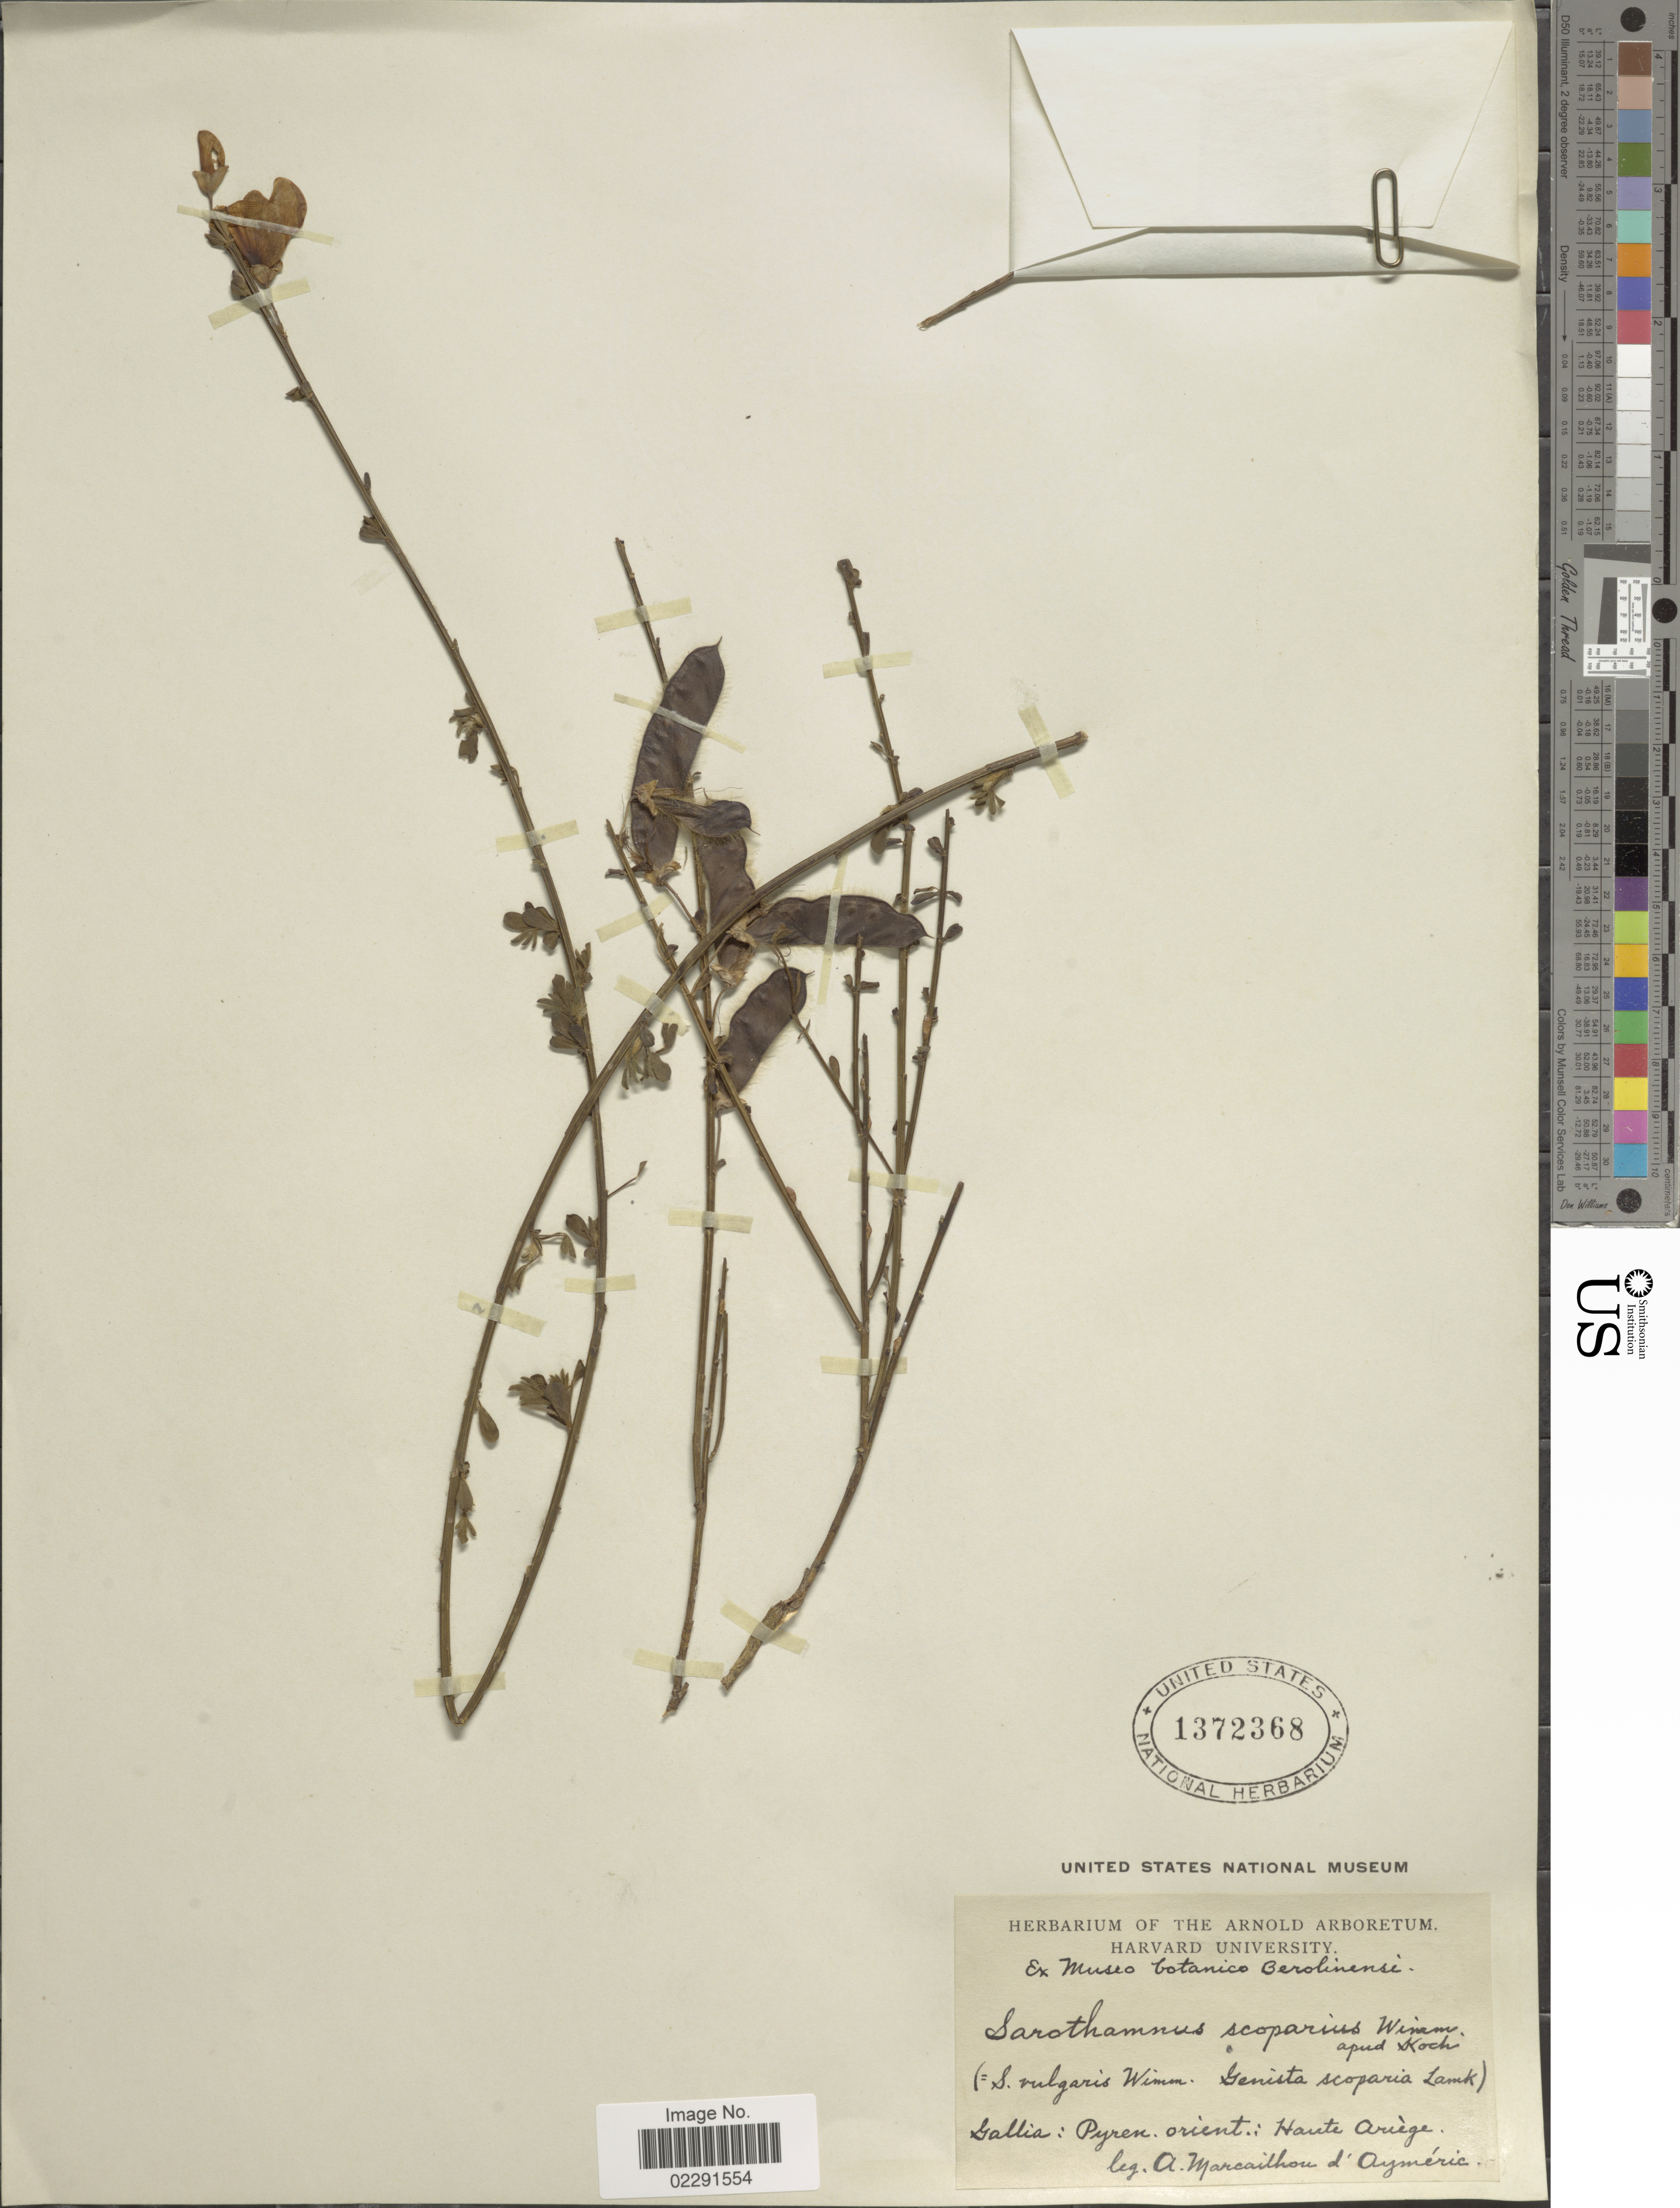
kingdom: Plantae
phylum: Tracheophyta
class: Magnoliopsida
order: Fabales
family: Fabaceae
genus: Cytisus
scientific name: Cytisus scoparius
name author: (L.) Link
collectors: A.L.M. Marcailhou d' Aymeric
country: France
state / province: Occitanie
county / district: Ariège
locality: Pyren. orient.: Haute Ariege.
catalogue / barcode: US 1372368